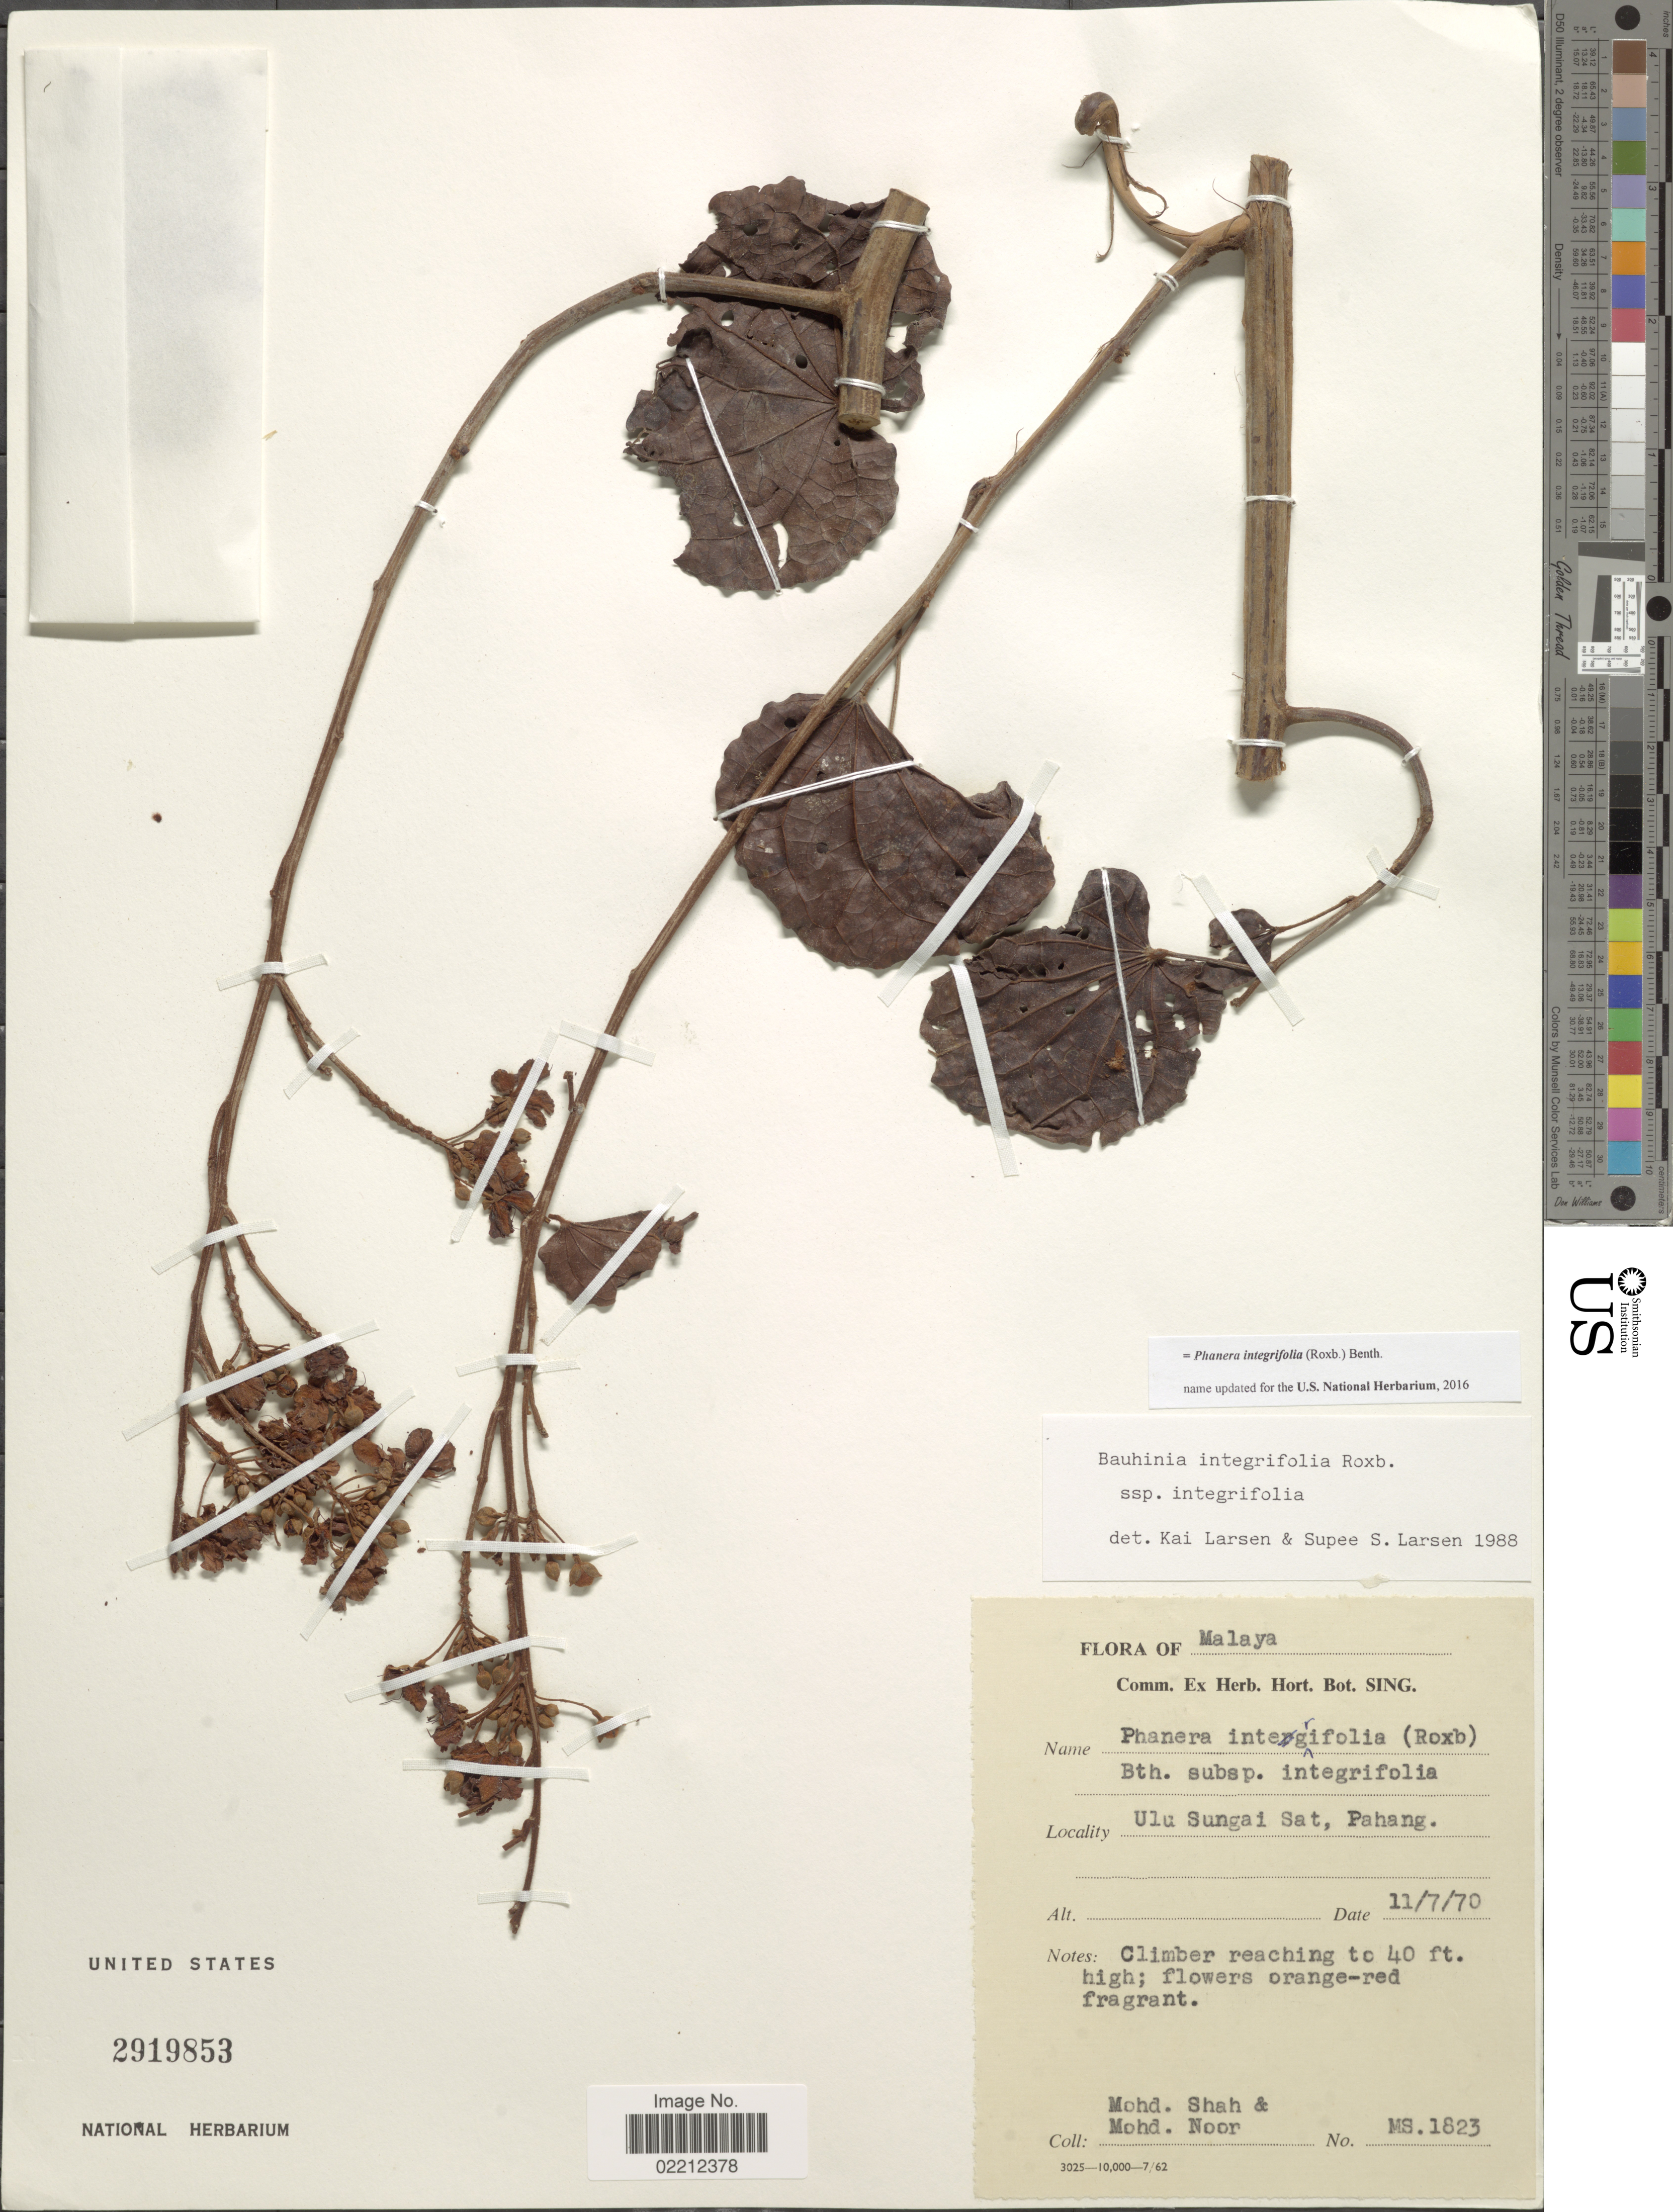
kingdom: Plantae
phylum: Tracheophyta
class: Magnoliopsida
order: Fabales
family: Fabaceae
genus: Phanera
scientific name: Phanera integrifolia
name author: (Roxb.) Benth.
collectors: M. Shah & M. Noor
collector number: MS1823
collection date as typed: Transcribed d/m/y: 11/7/70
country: Malaysia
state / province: Pahang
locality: Ulu Sungai Sat, Pahang. Malaya.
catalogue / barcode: US 2919853